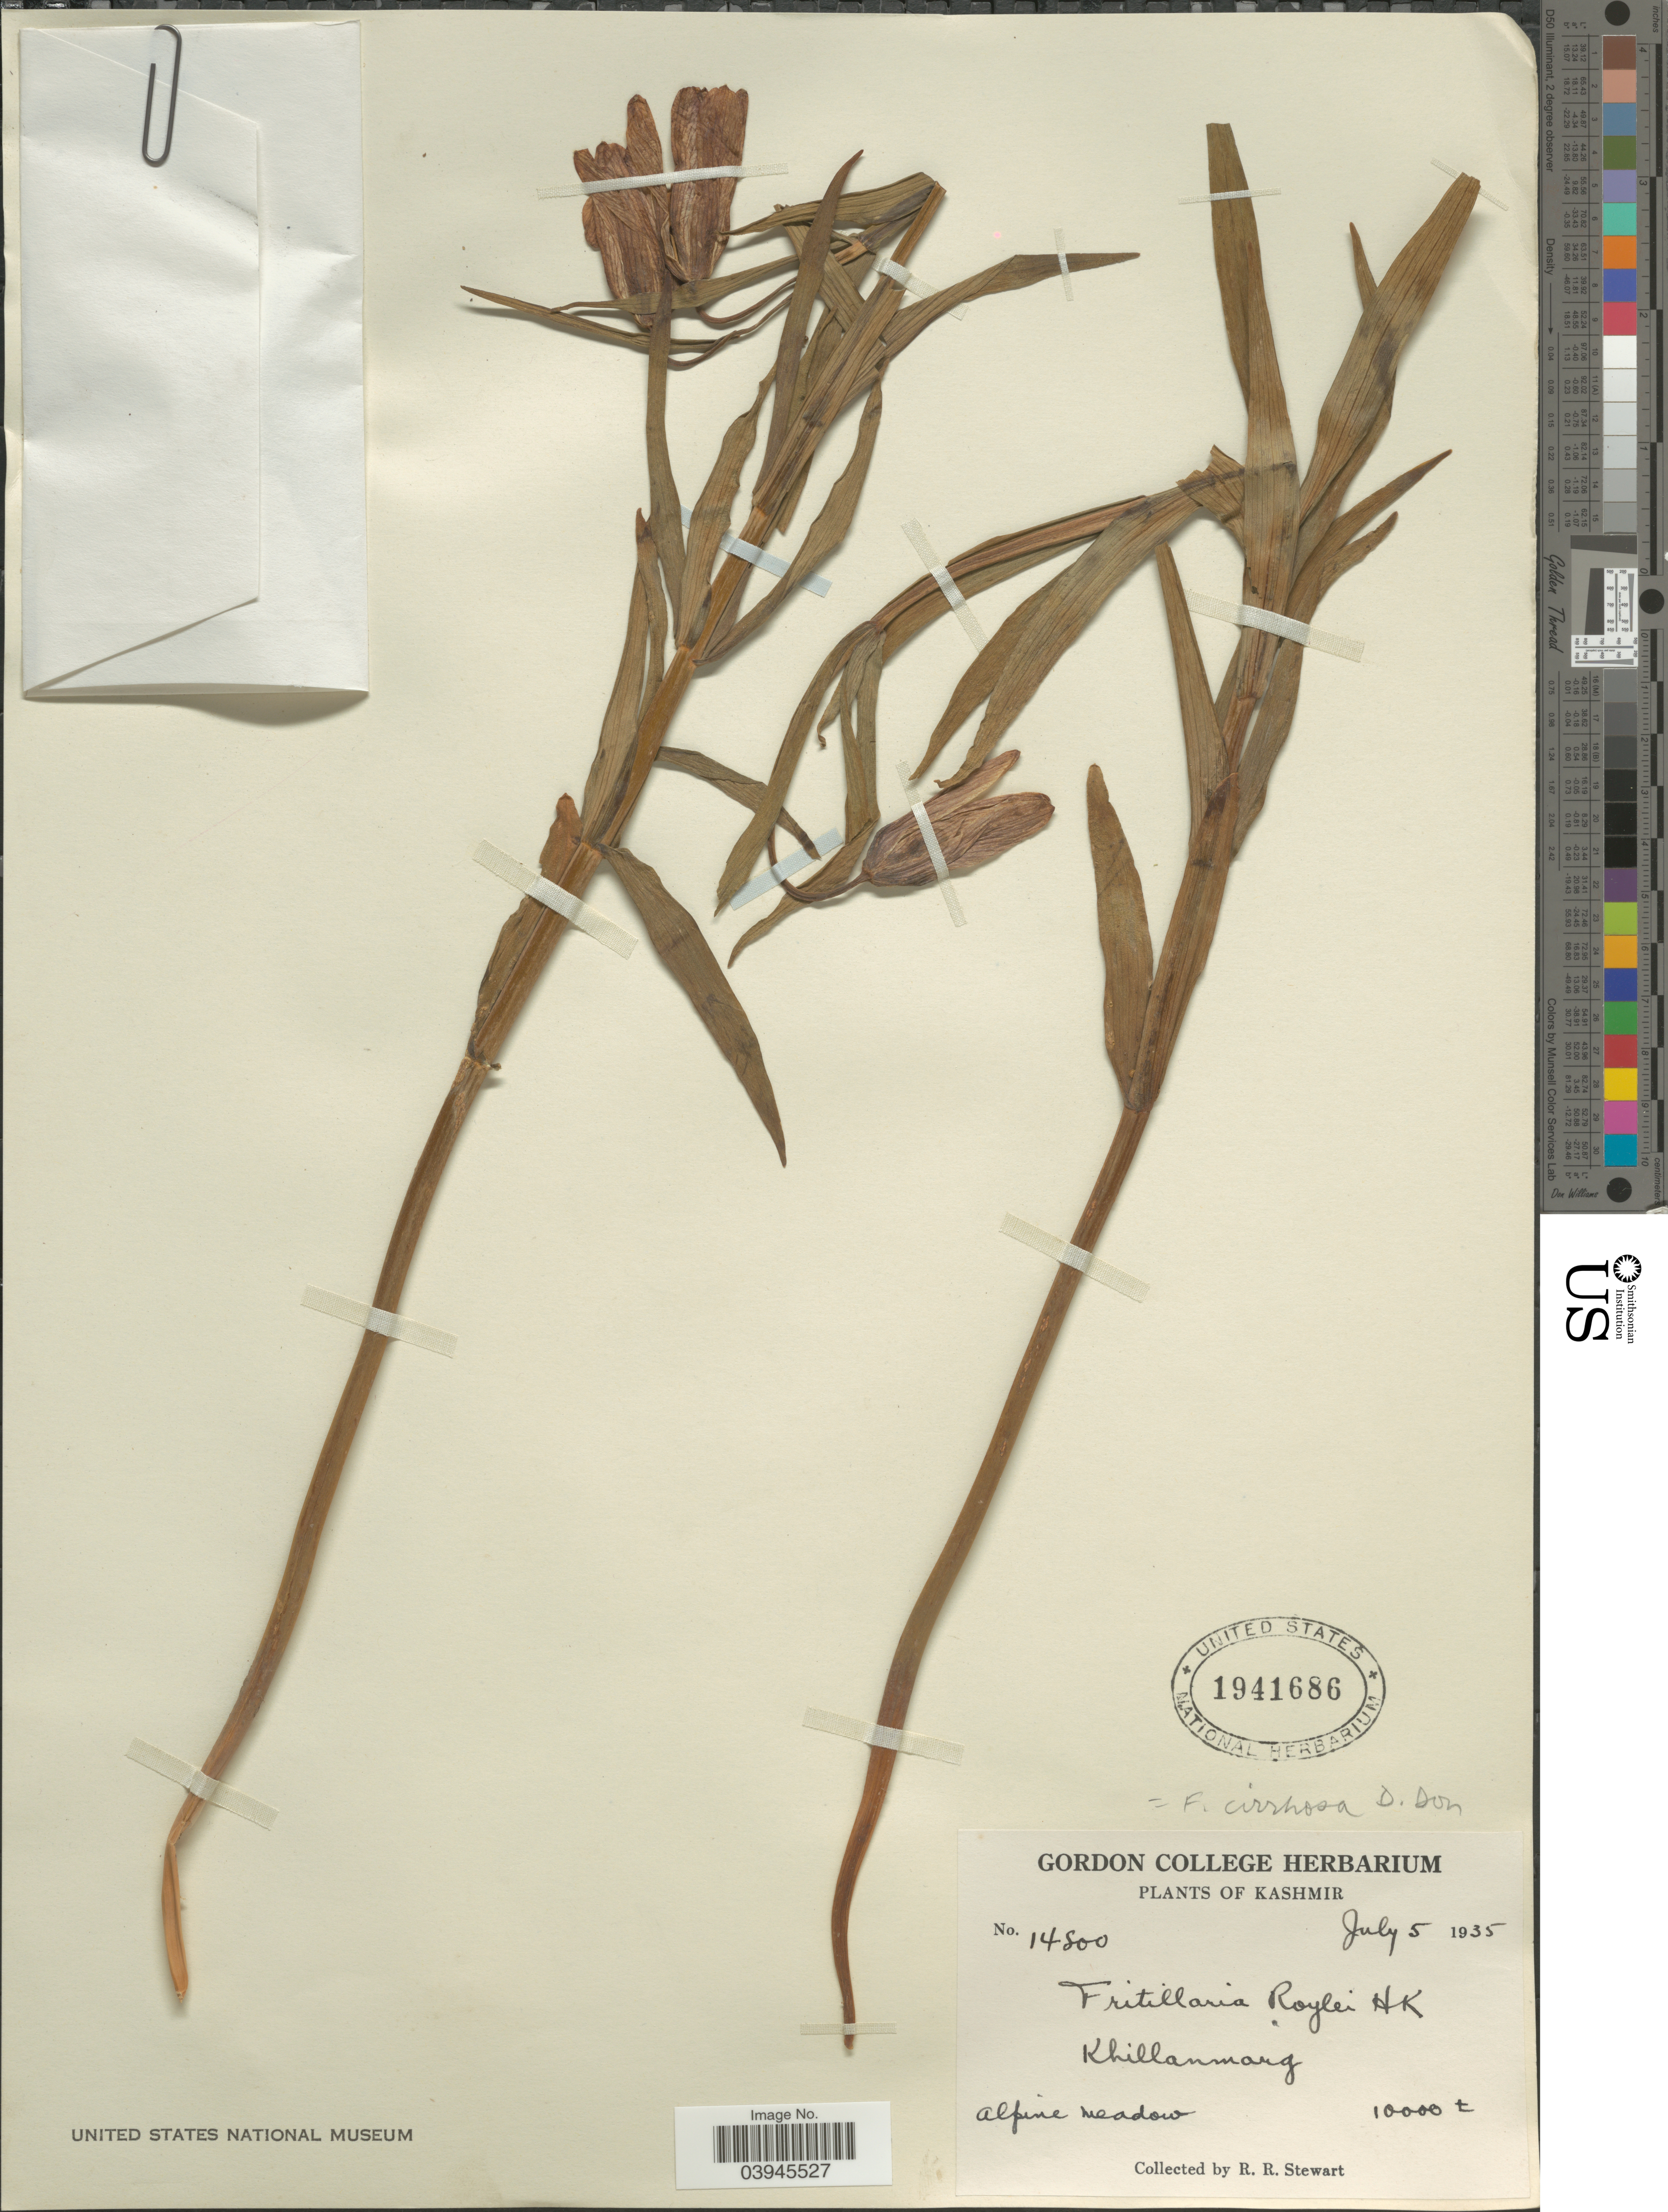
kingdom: Plantae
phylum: Tracheophyta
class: Liliopsida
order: Liliales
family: Liliaceae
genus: Fritillaria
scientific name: Fritillaria cirrhosa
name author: D. Don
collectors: R. Stewart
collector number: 14800*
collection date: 1935-07-05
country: India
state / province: Jammu and Kashmir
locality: Kashmir. Khillanmarg.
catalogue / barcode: US 1941686